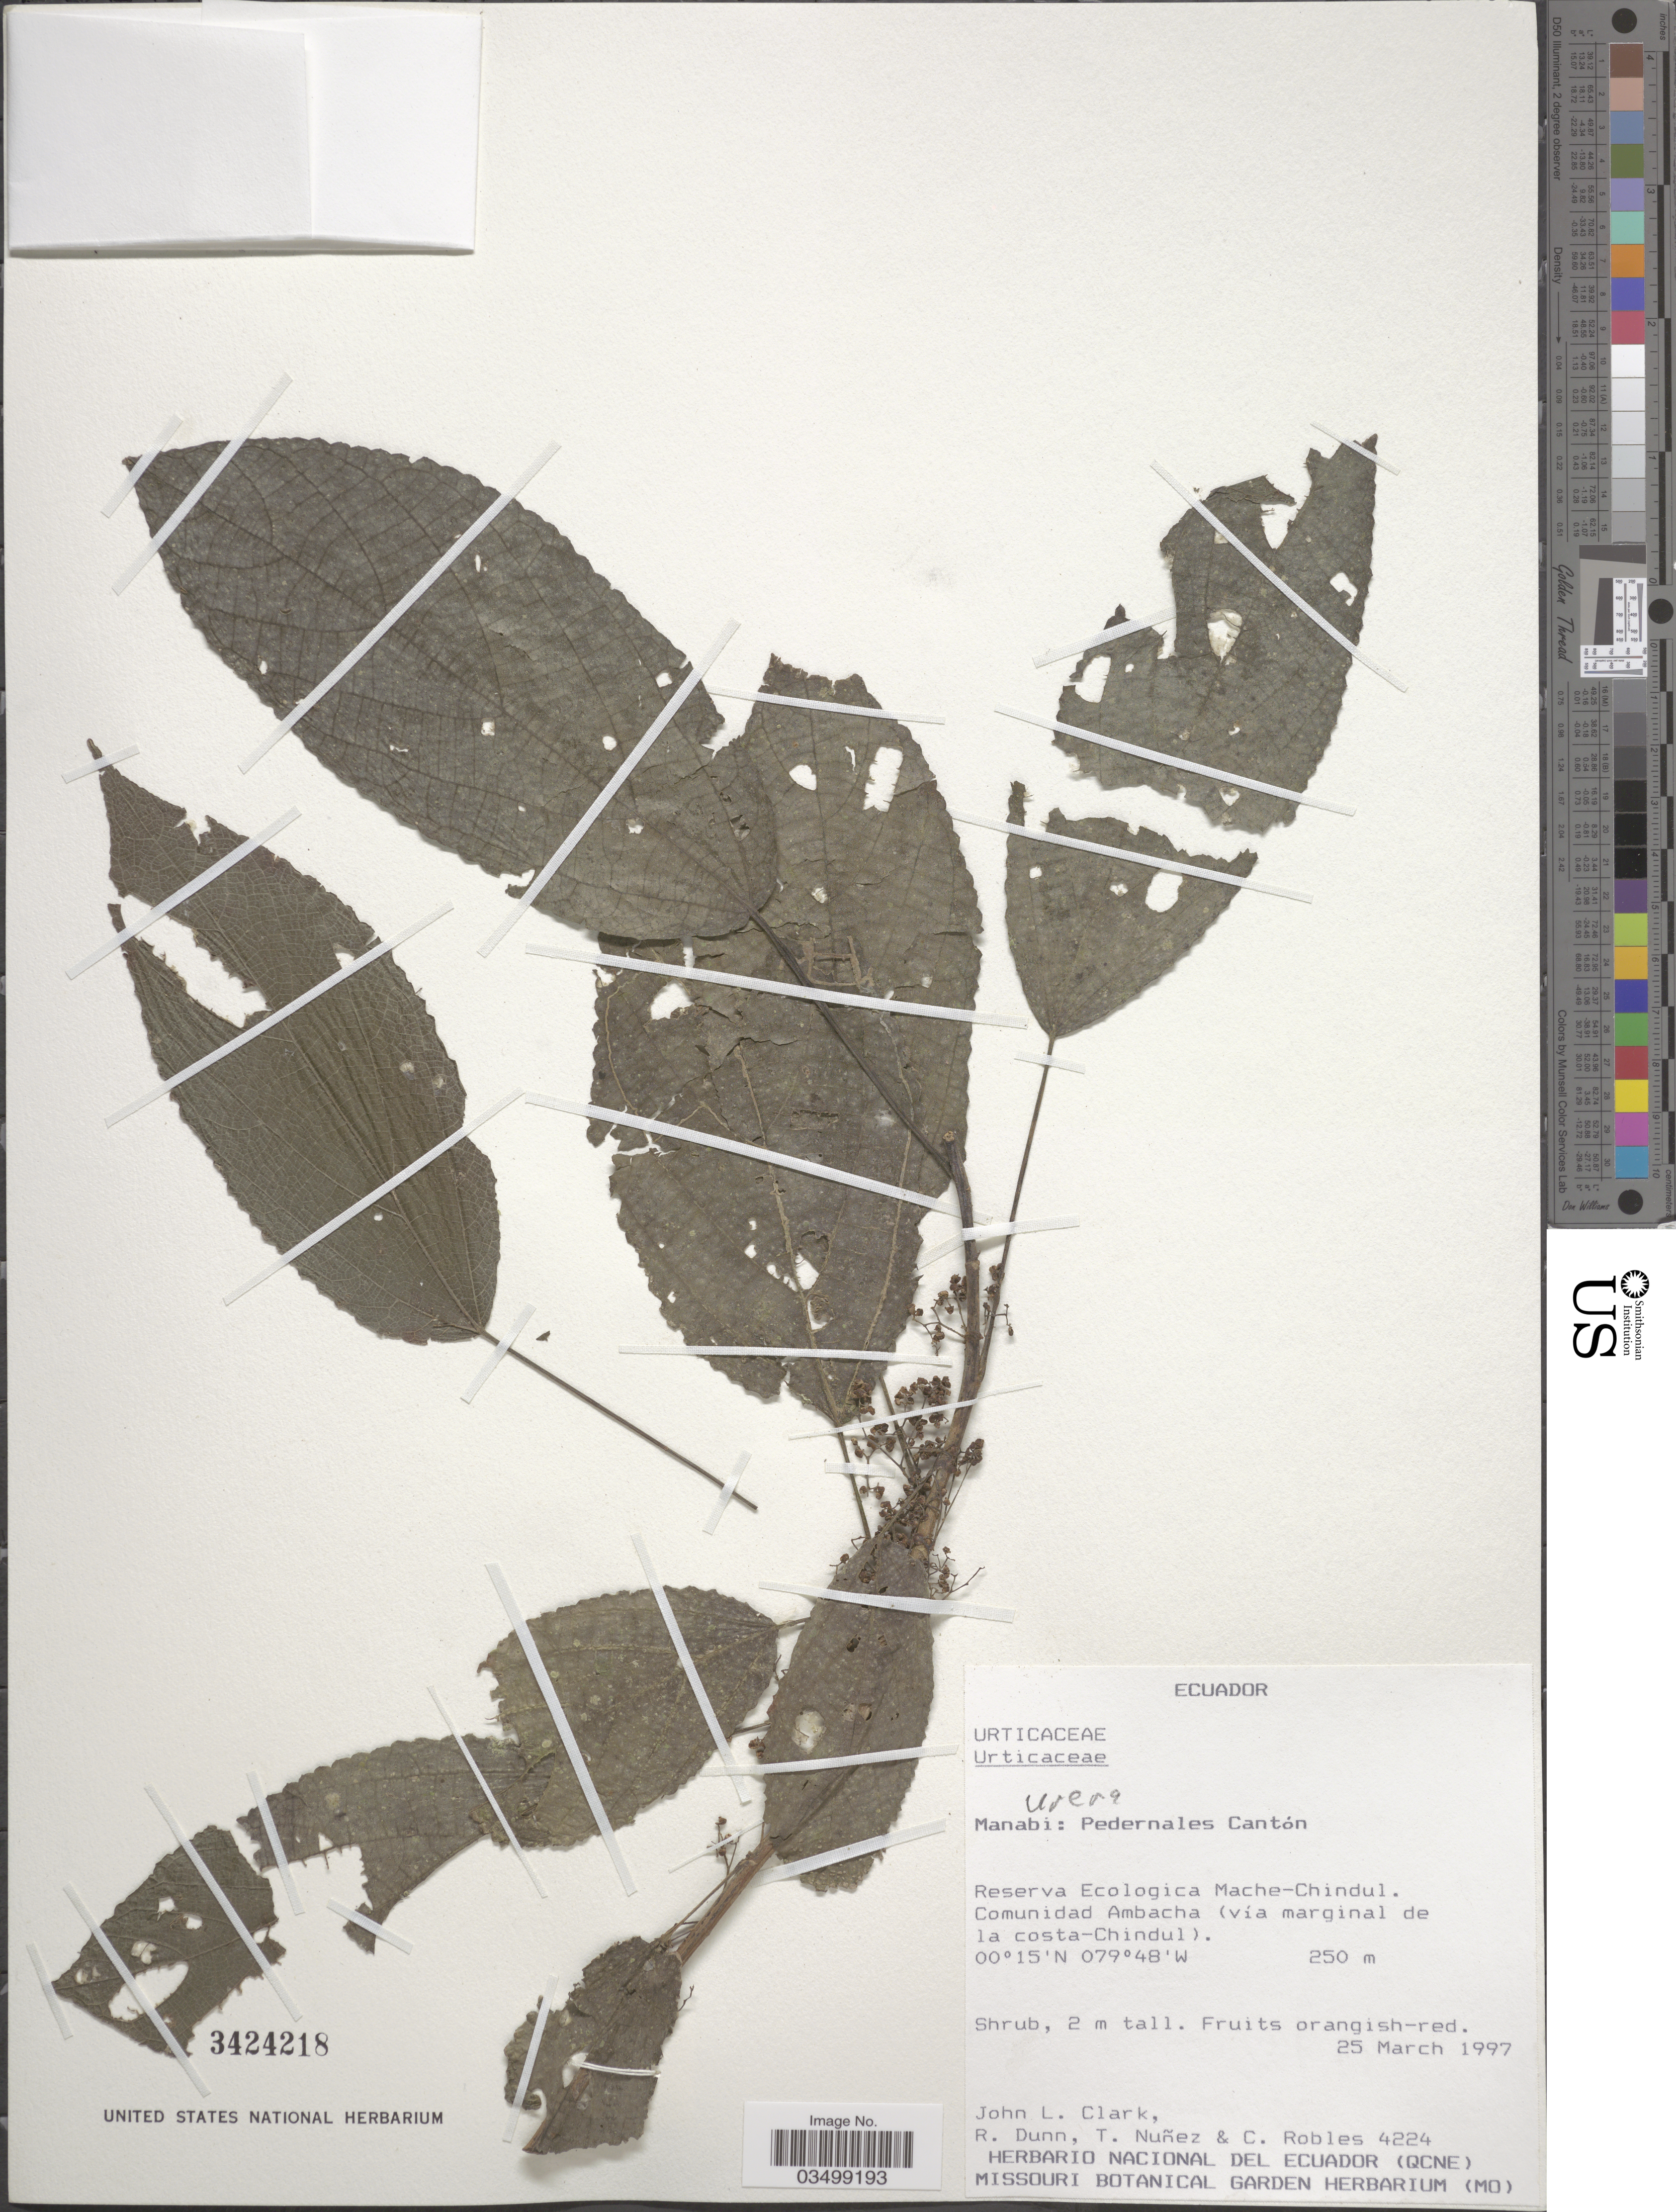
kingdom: Plantae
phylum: Tracheophyta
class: Magnoliopsida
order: Rosales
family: Urticaceae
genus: Urera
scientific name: Urera sp.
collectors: J. L. Clark, R. Dunn, T. Núñez & C. Robles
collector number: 4224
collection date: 1997-03-22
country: Ecuador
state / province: Manabí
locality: Pedernales Cantón. Reserva Ecologica Mache-Chindul. Comunidad Ambacha (via marginal de la costa-Chindul).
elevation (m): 250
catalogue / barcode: US 3424218